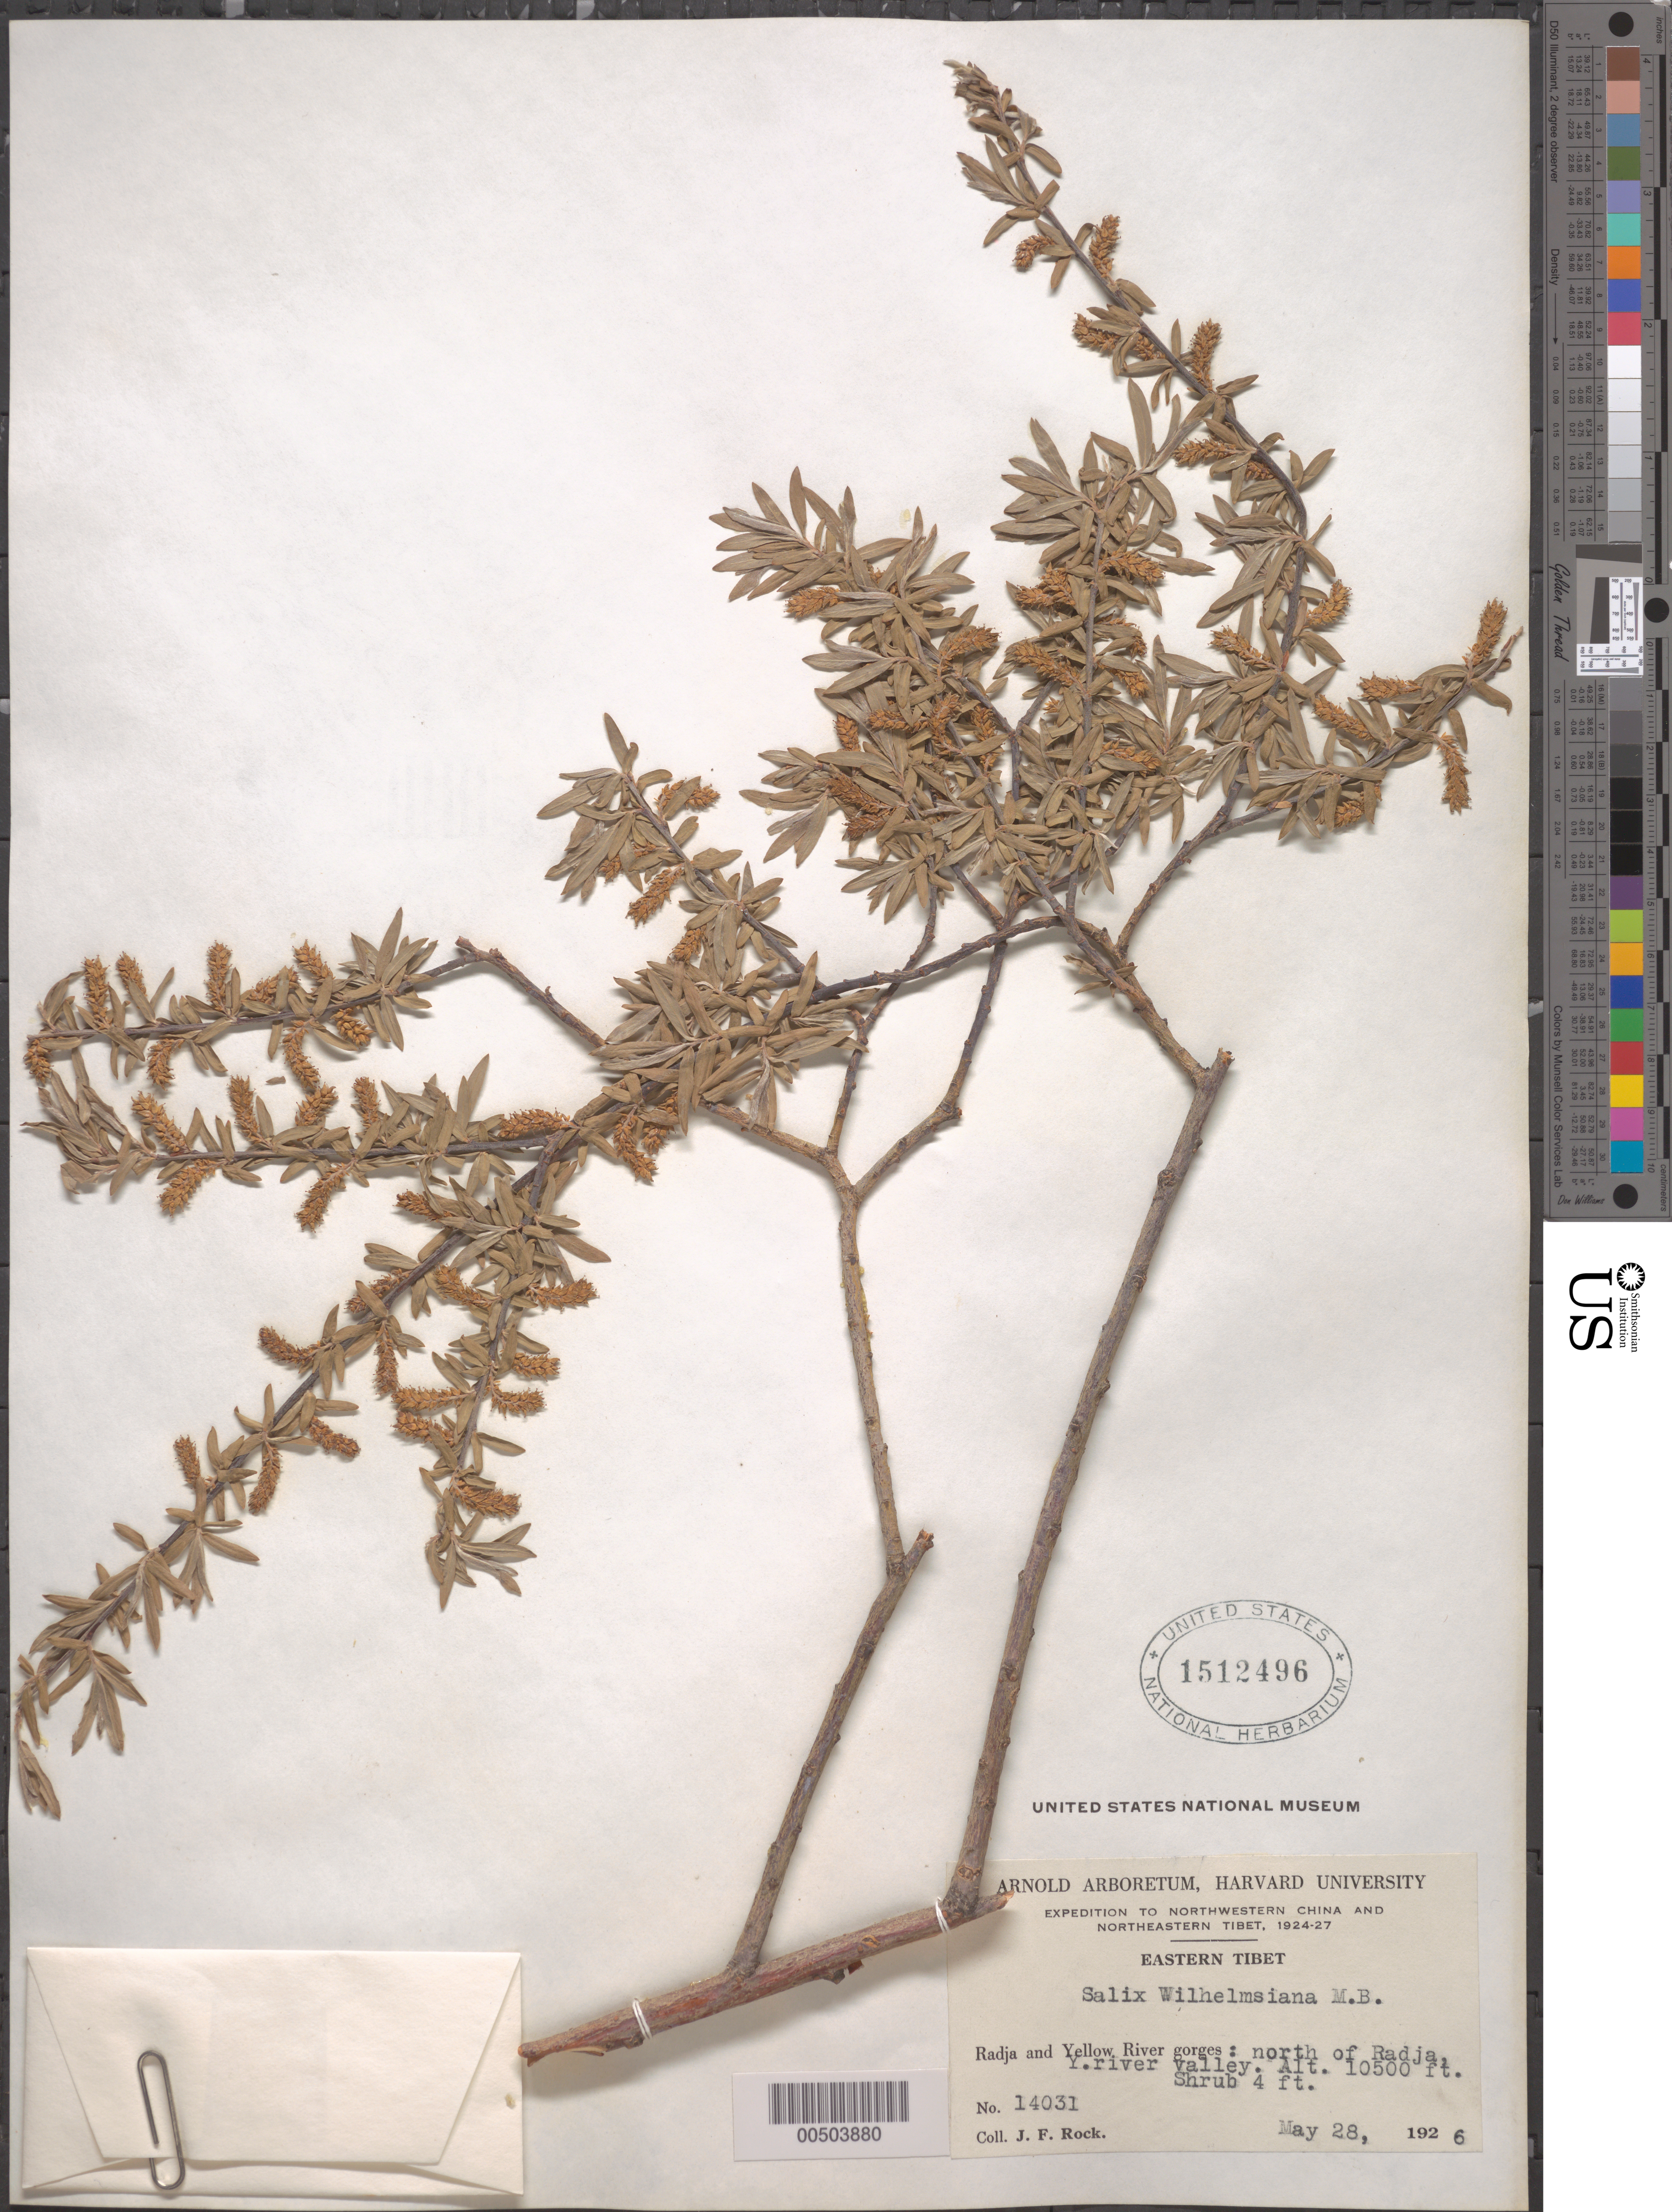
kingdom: Plantae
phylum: Tracheophyta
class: Magnoliopsida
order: Malpighiales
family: Salicaceae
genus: Salix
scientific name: Salix wilhelmsiana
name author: M. Bieb.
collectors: J. F. Rock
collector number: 14031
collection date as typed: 28 May 1926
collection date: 1926-05-28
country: China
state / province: Xizang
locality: Radja and Yellow River gorges: north of Radja, Y. river valley.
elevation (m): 3200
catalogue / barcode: US 1512496